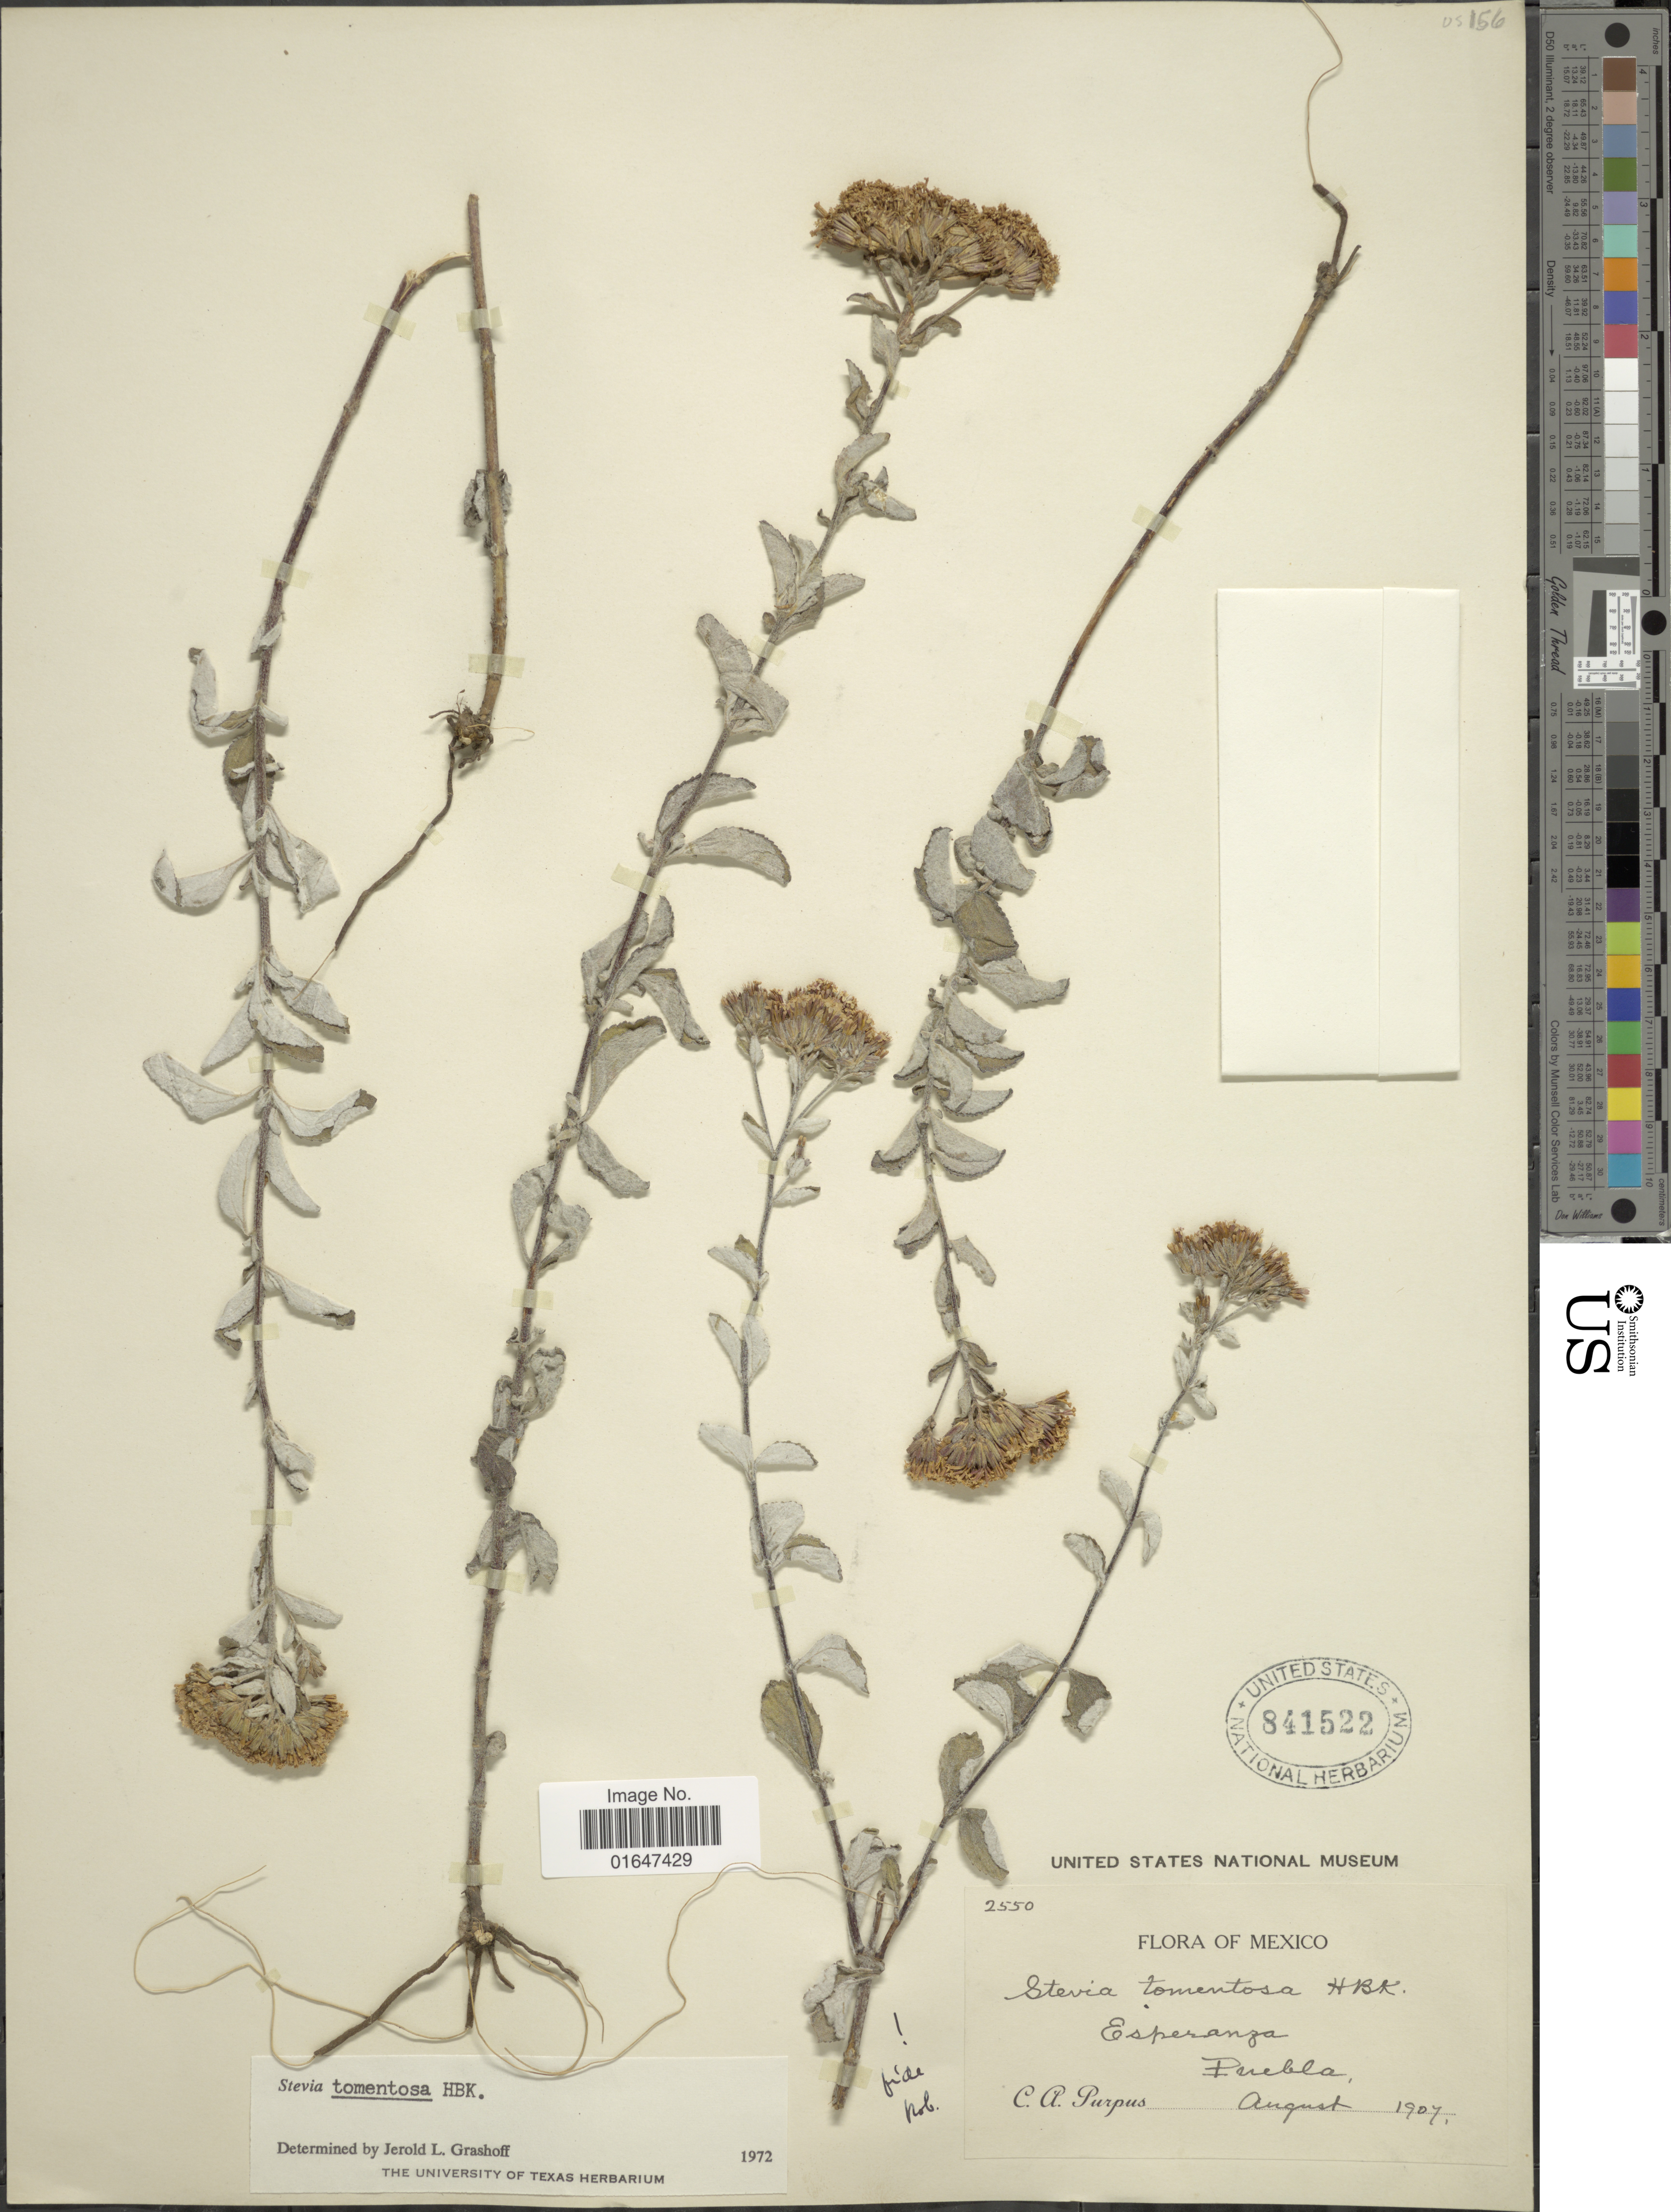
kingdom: Plantae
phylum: Tracheophyta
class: Magnoliopsida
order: Asterales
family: Asteraceae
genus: Stevia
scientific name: Stevia tomentosa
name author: Kunth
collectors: C. A. Purpus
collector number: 2550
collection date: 1907-08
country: Mexico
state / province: Puebla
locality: Esperanza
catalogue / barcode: US 841522